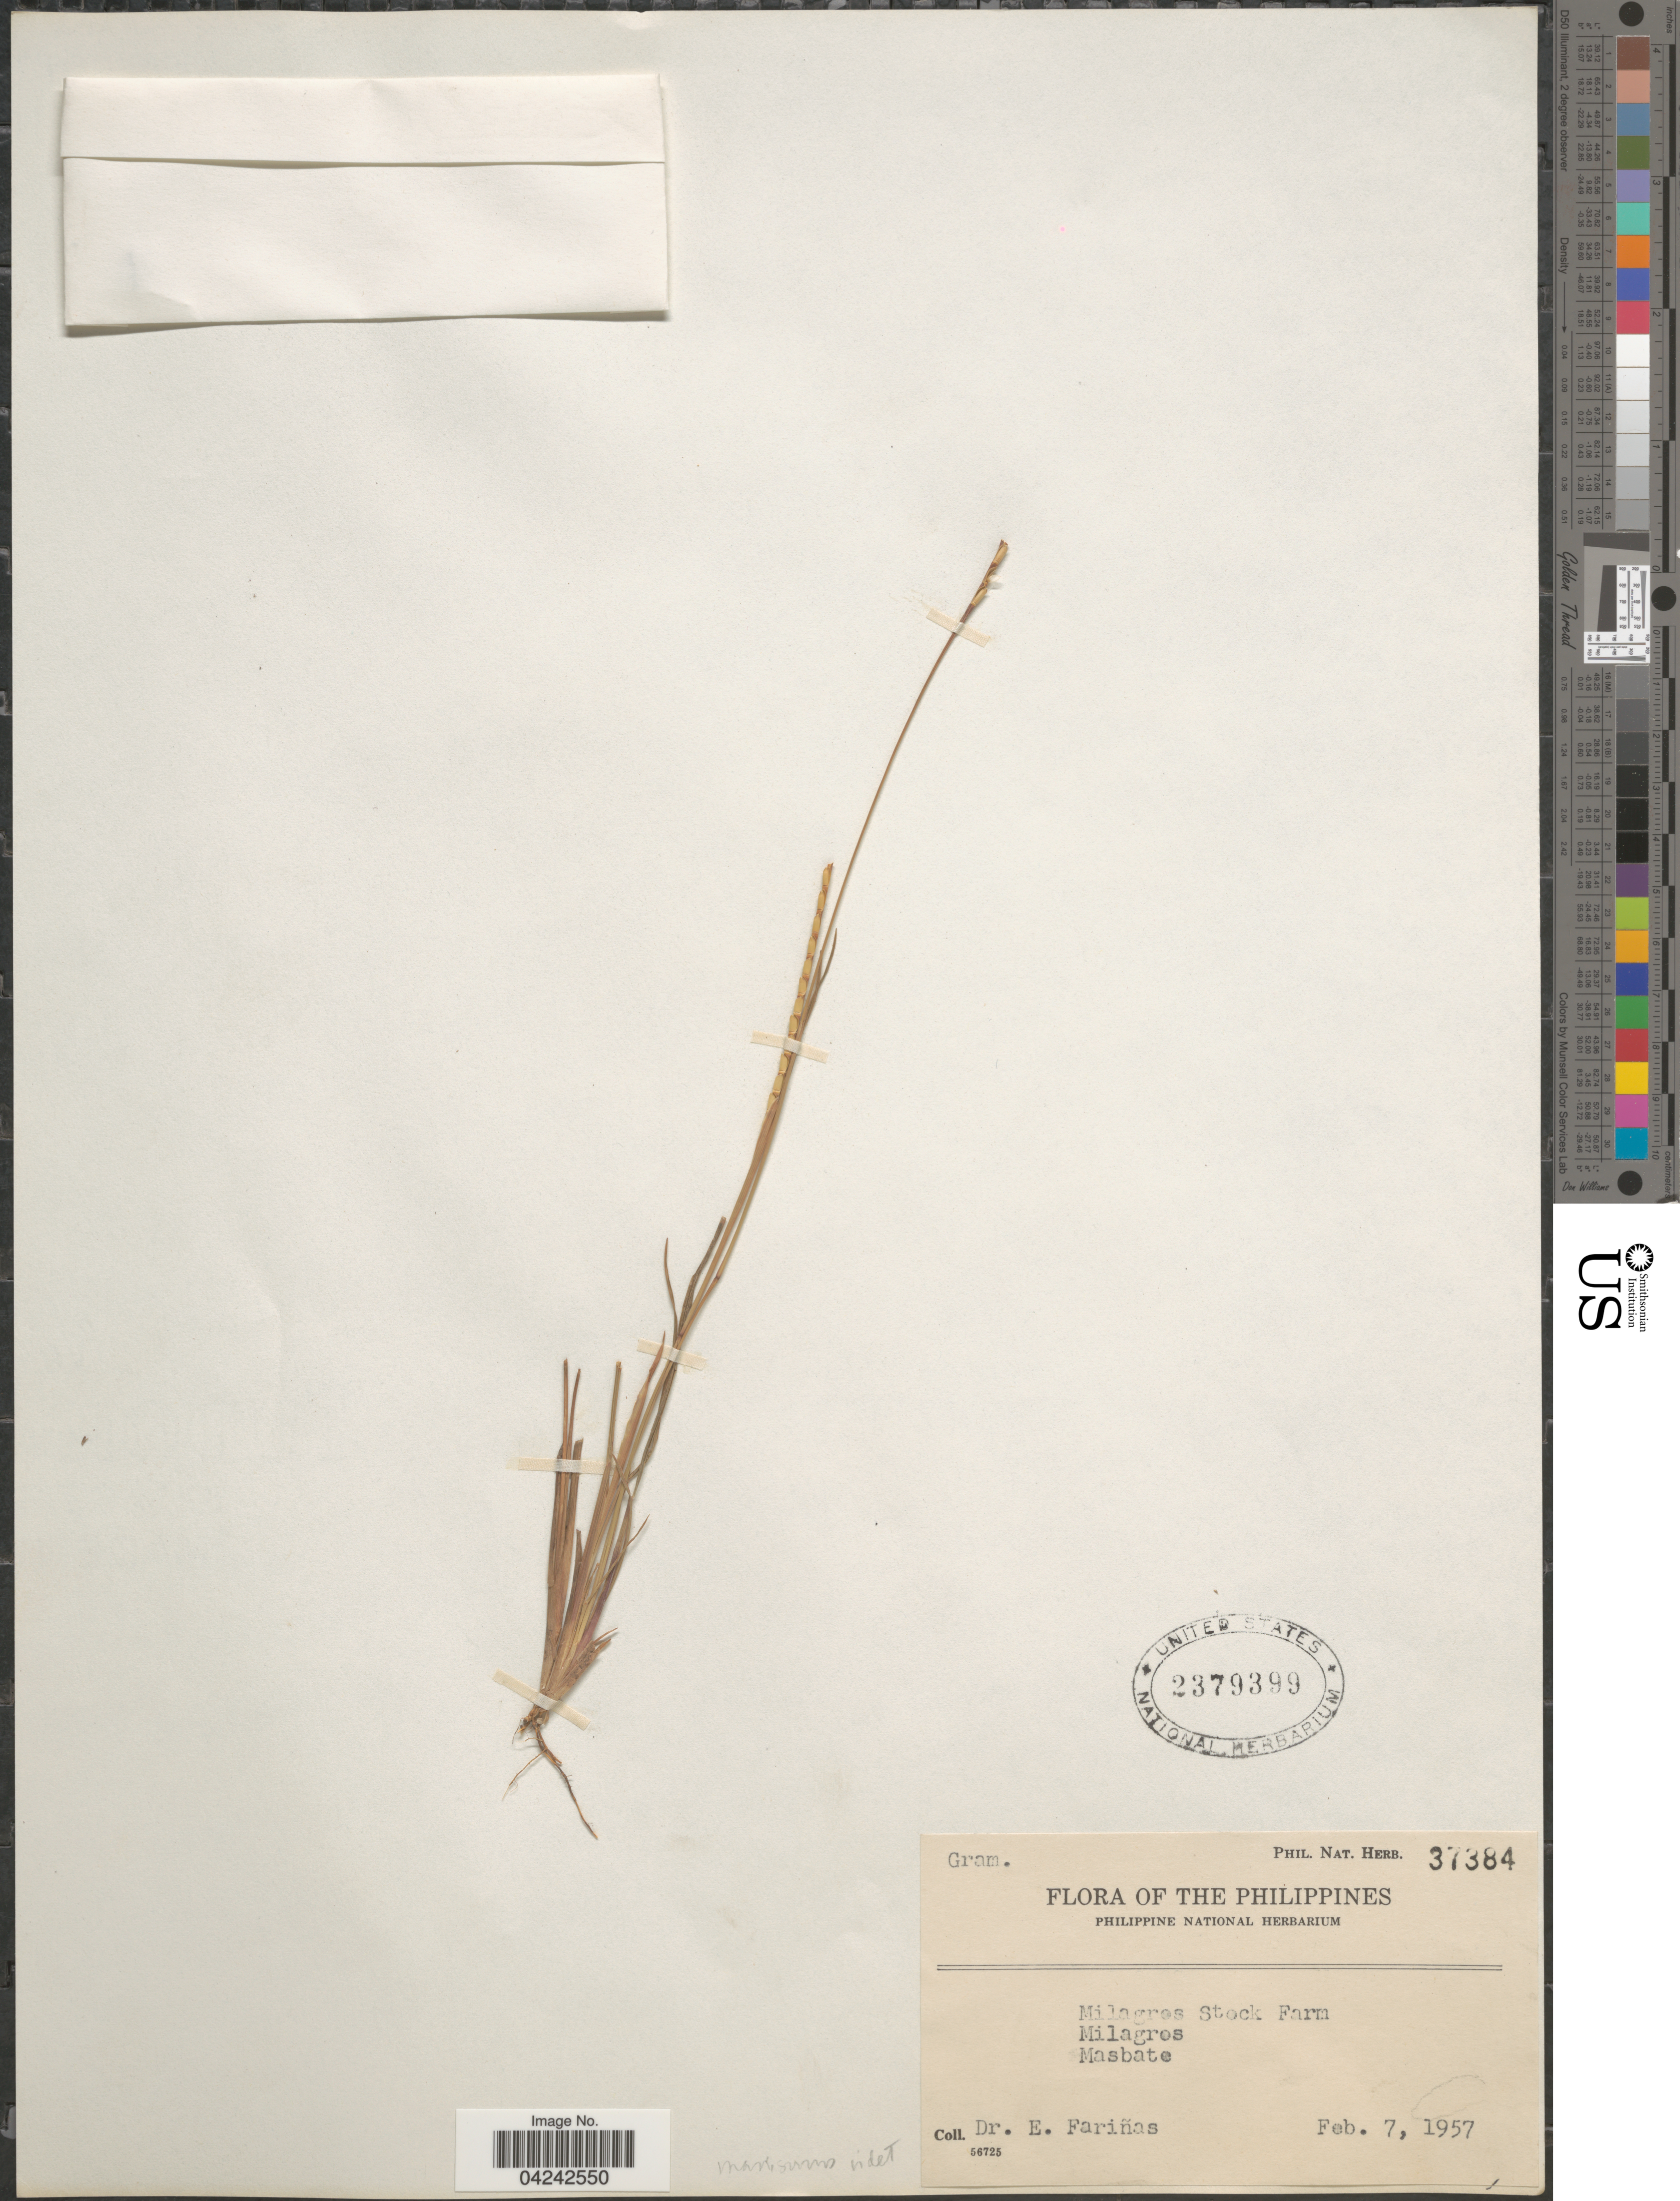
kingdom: Plantae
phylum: Tracheophyta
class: Liliopsida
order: Poales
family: Poaceae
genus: Rottboellia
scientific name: Rottboellia sp.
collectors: E. Fariñas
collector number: Phil. Nat. Herb. 37384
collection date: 1957-02-07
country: Philippines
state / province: Bicol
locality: Milagros Stock Farm. Milagros. Masbate.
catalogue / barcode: US 2379399